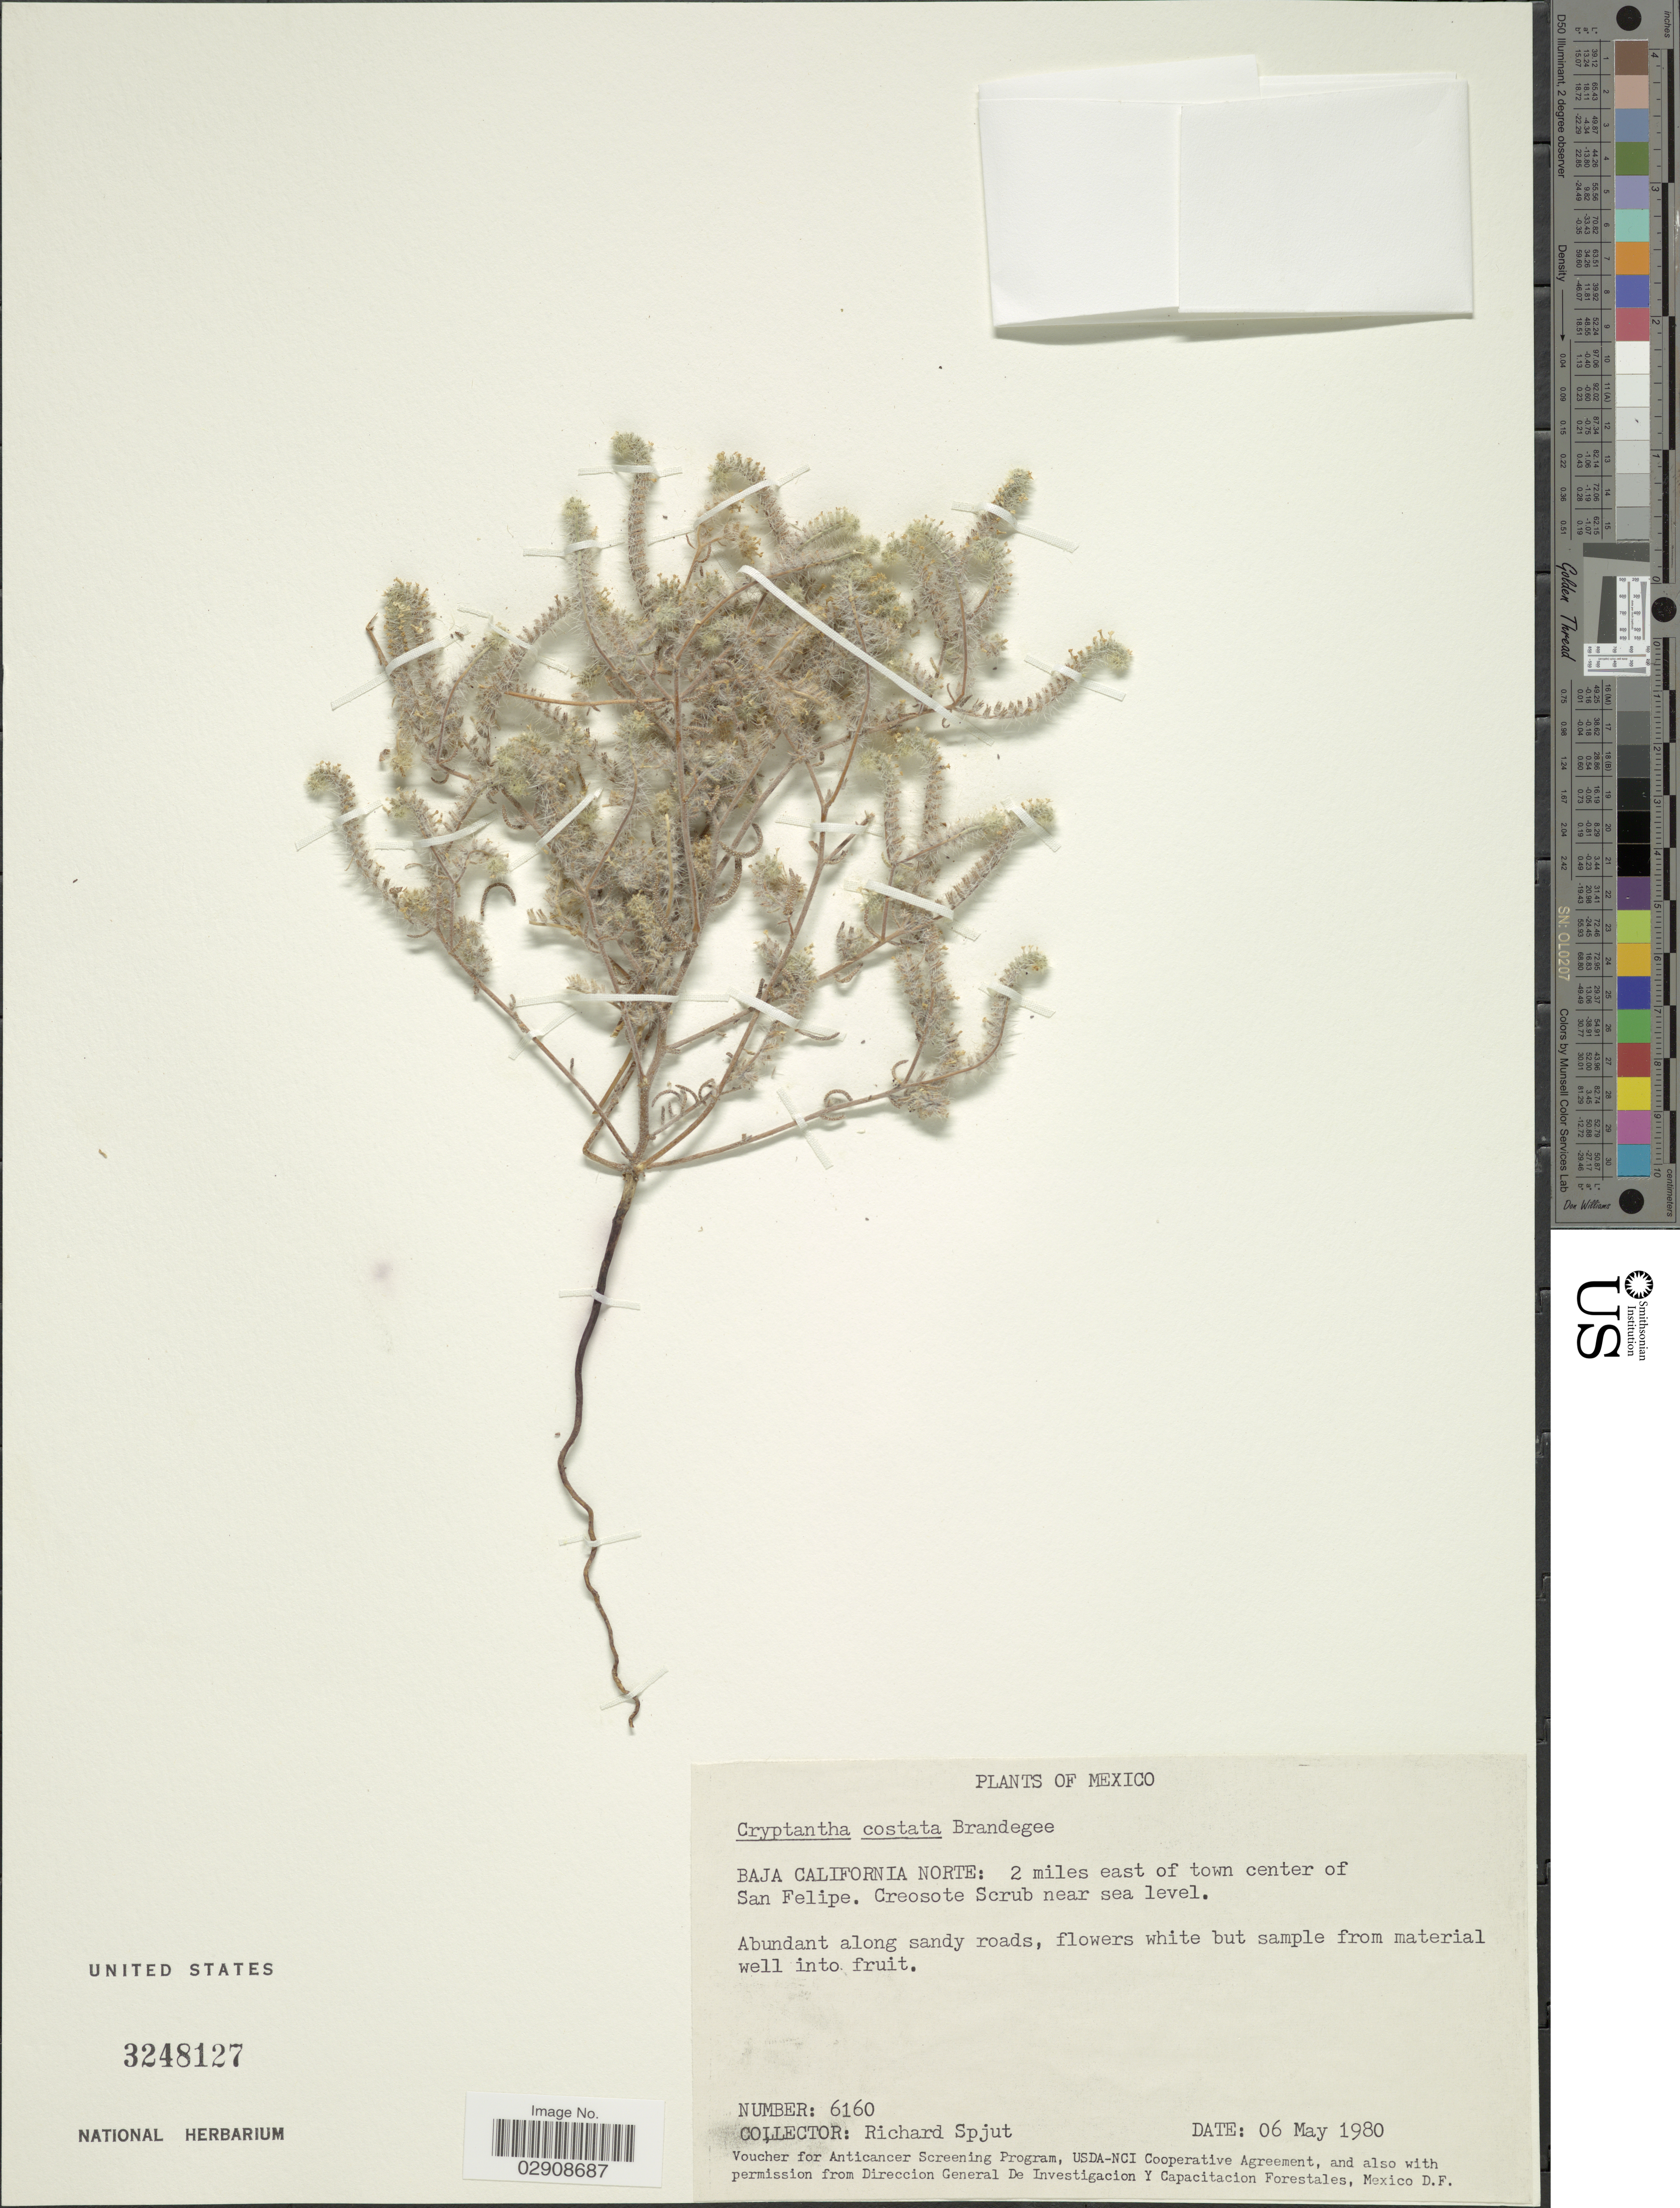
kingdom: Plantae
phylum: Tracheophyta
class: Magnoliopsida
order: Boraginales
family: Boraginaceae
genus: Cryptantha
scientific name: Cryptantha costata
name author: Brandegee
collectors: R. Spjut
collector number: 6160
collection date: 1980-05-06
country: Mexico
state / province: Baja California Norte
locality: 2 miles east of town center of San Felipe.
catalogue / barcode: US 3248127